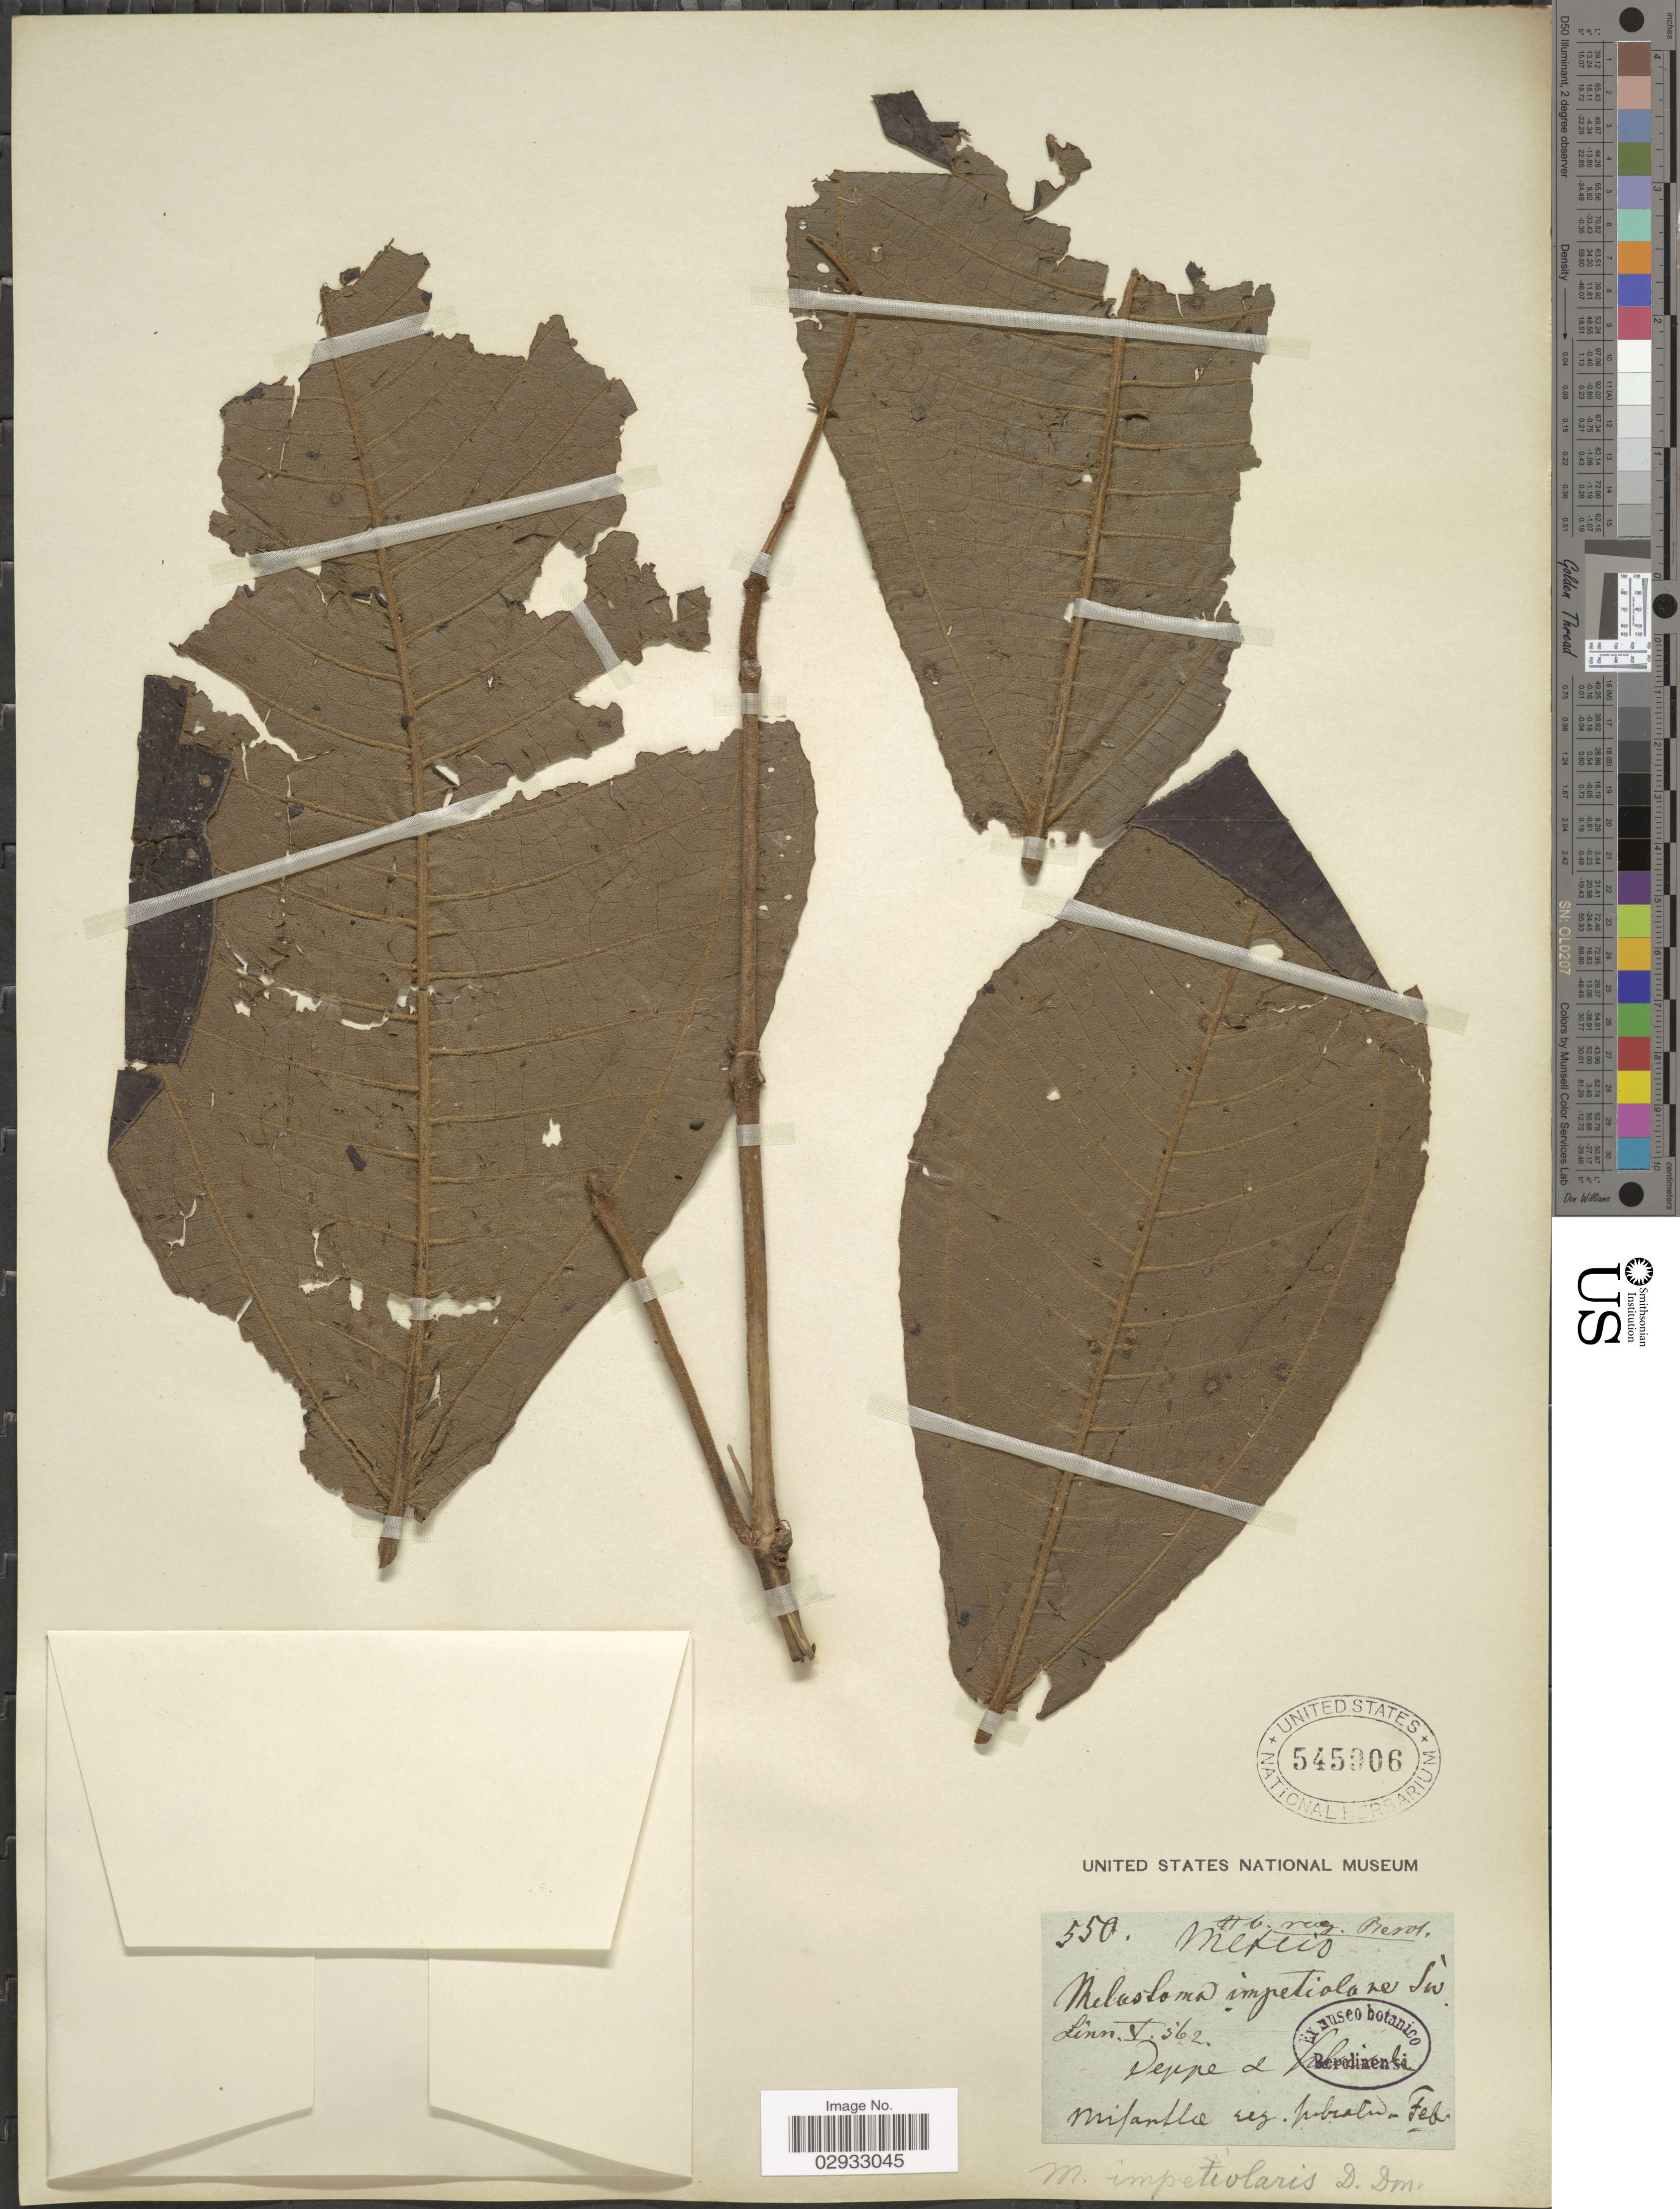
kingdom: Plantae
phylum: Tracheophyta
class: Magnoliopsida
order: Myrtales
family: Melastomataceae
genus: Miconia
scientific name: Miconia impetiolaris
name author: (Sw.) D. Don ex DC.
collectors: F. Deppe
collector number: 550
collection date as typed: Feb.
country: Mexico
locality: [illegible text].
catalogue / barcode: US 545906